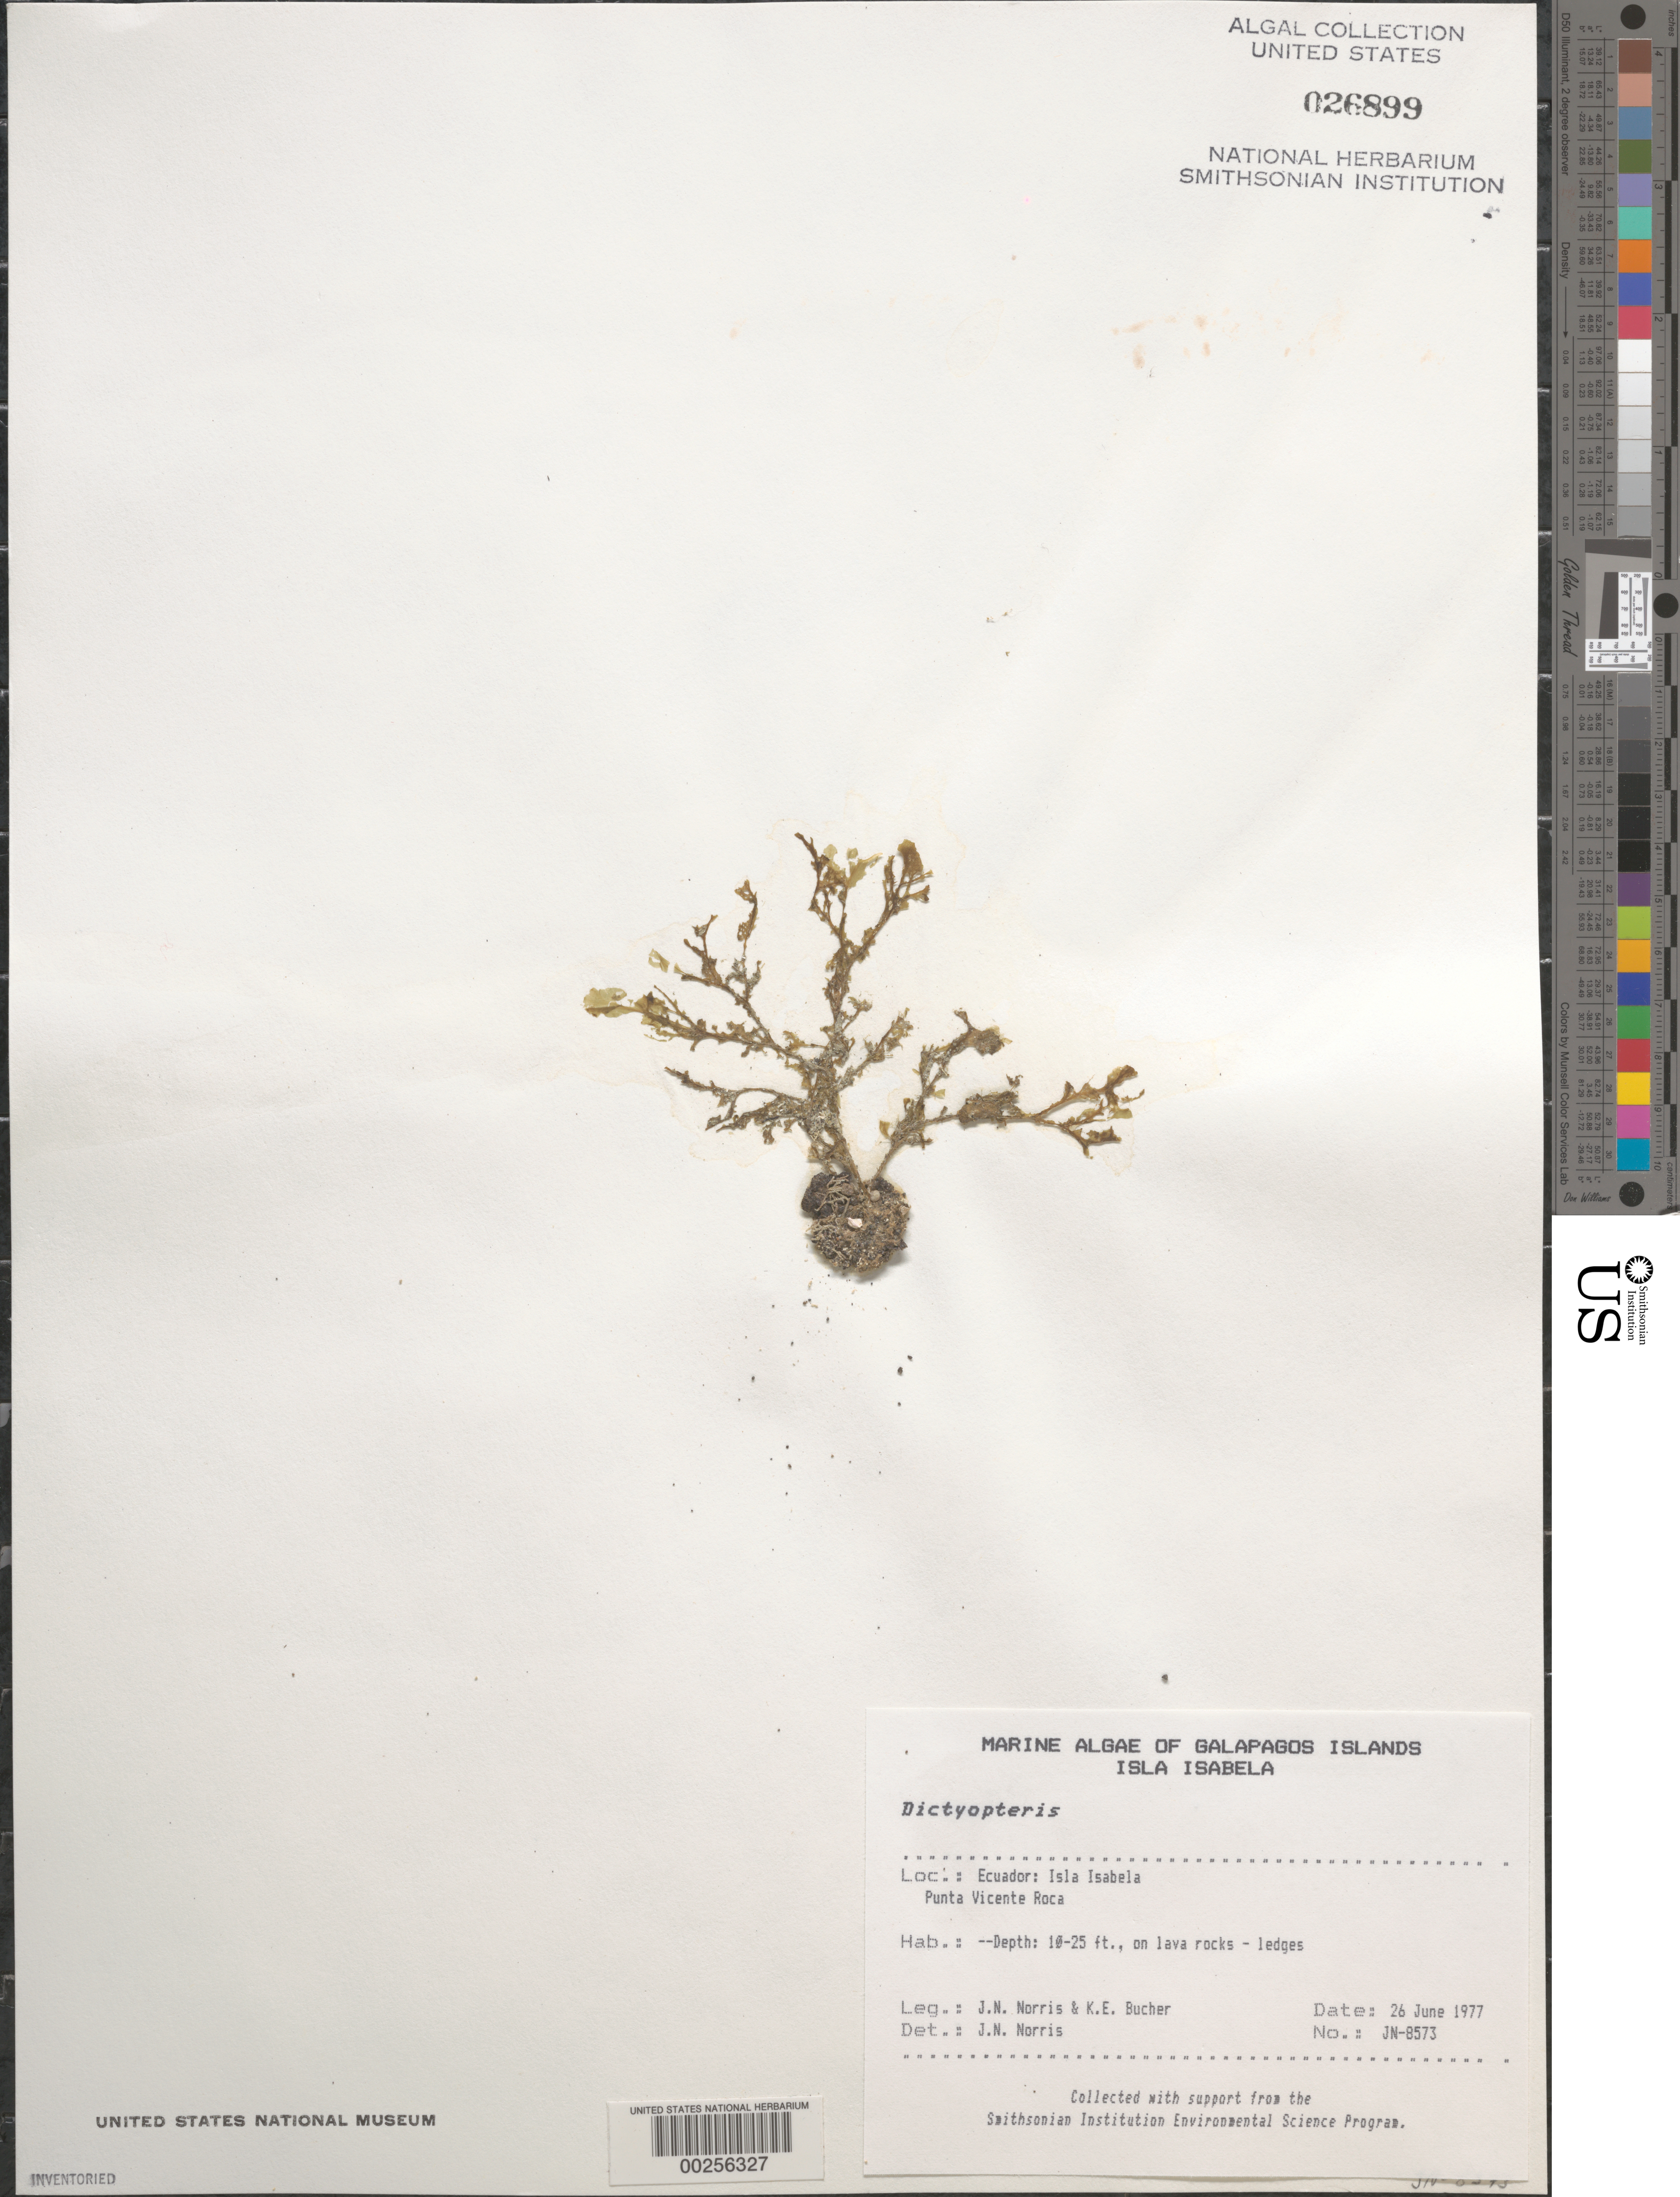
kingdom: Chromista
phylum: Ochrophyta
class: Phaeophyceae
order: Dictyotales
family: Dictyotaceae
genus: Dictyopteris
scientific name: Dictyopteris sp.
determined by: Norris, James N.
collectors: J. N. Norris & K. E. Bucher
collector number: JN-8573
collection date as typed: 26 Jun 1977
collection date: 1977-06-26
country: Ecuador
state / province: Colón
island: Isabela [Albemarle]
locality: Punta Vicente Roca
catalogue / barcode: US 26899